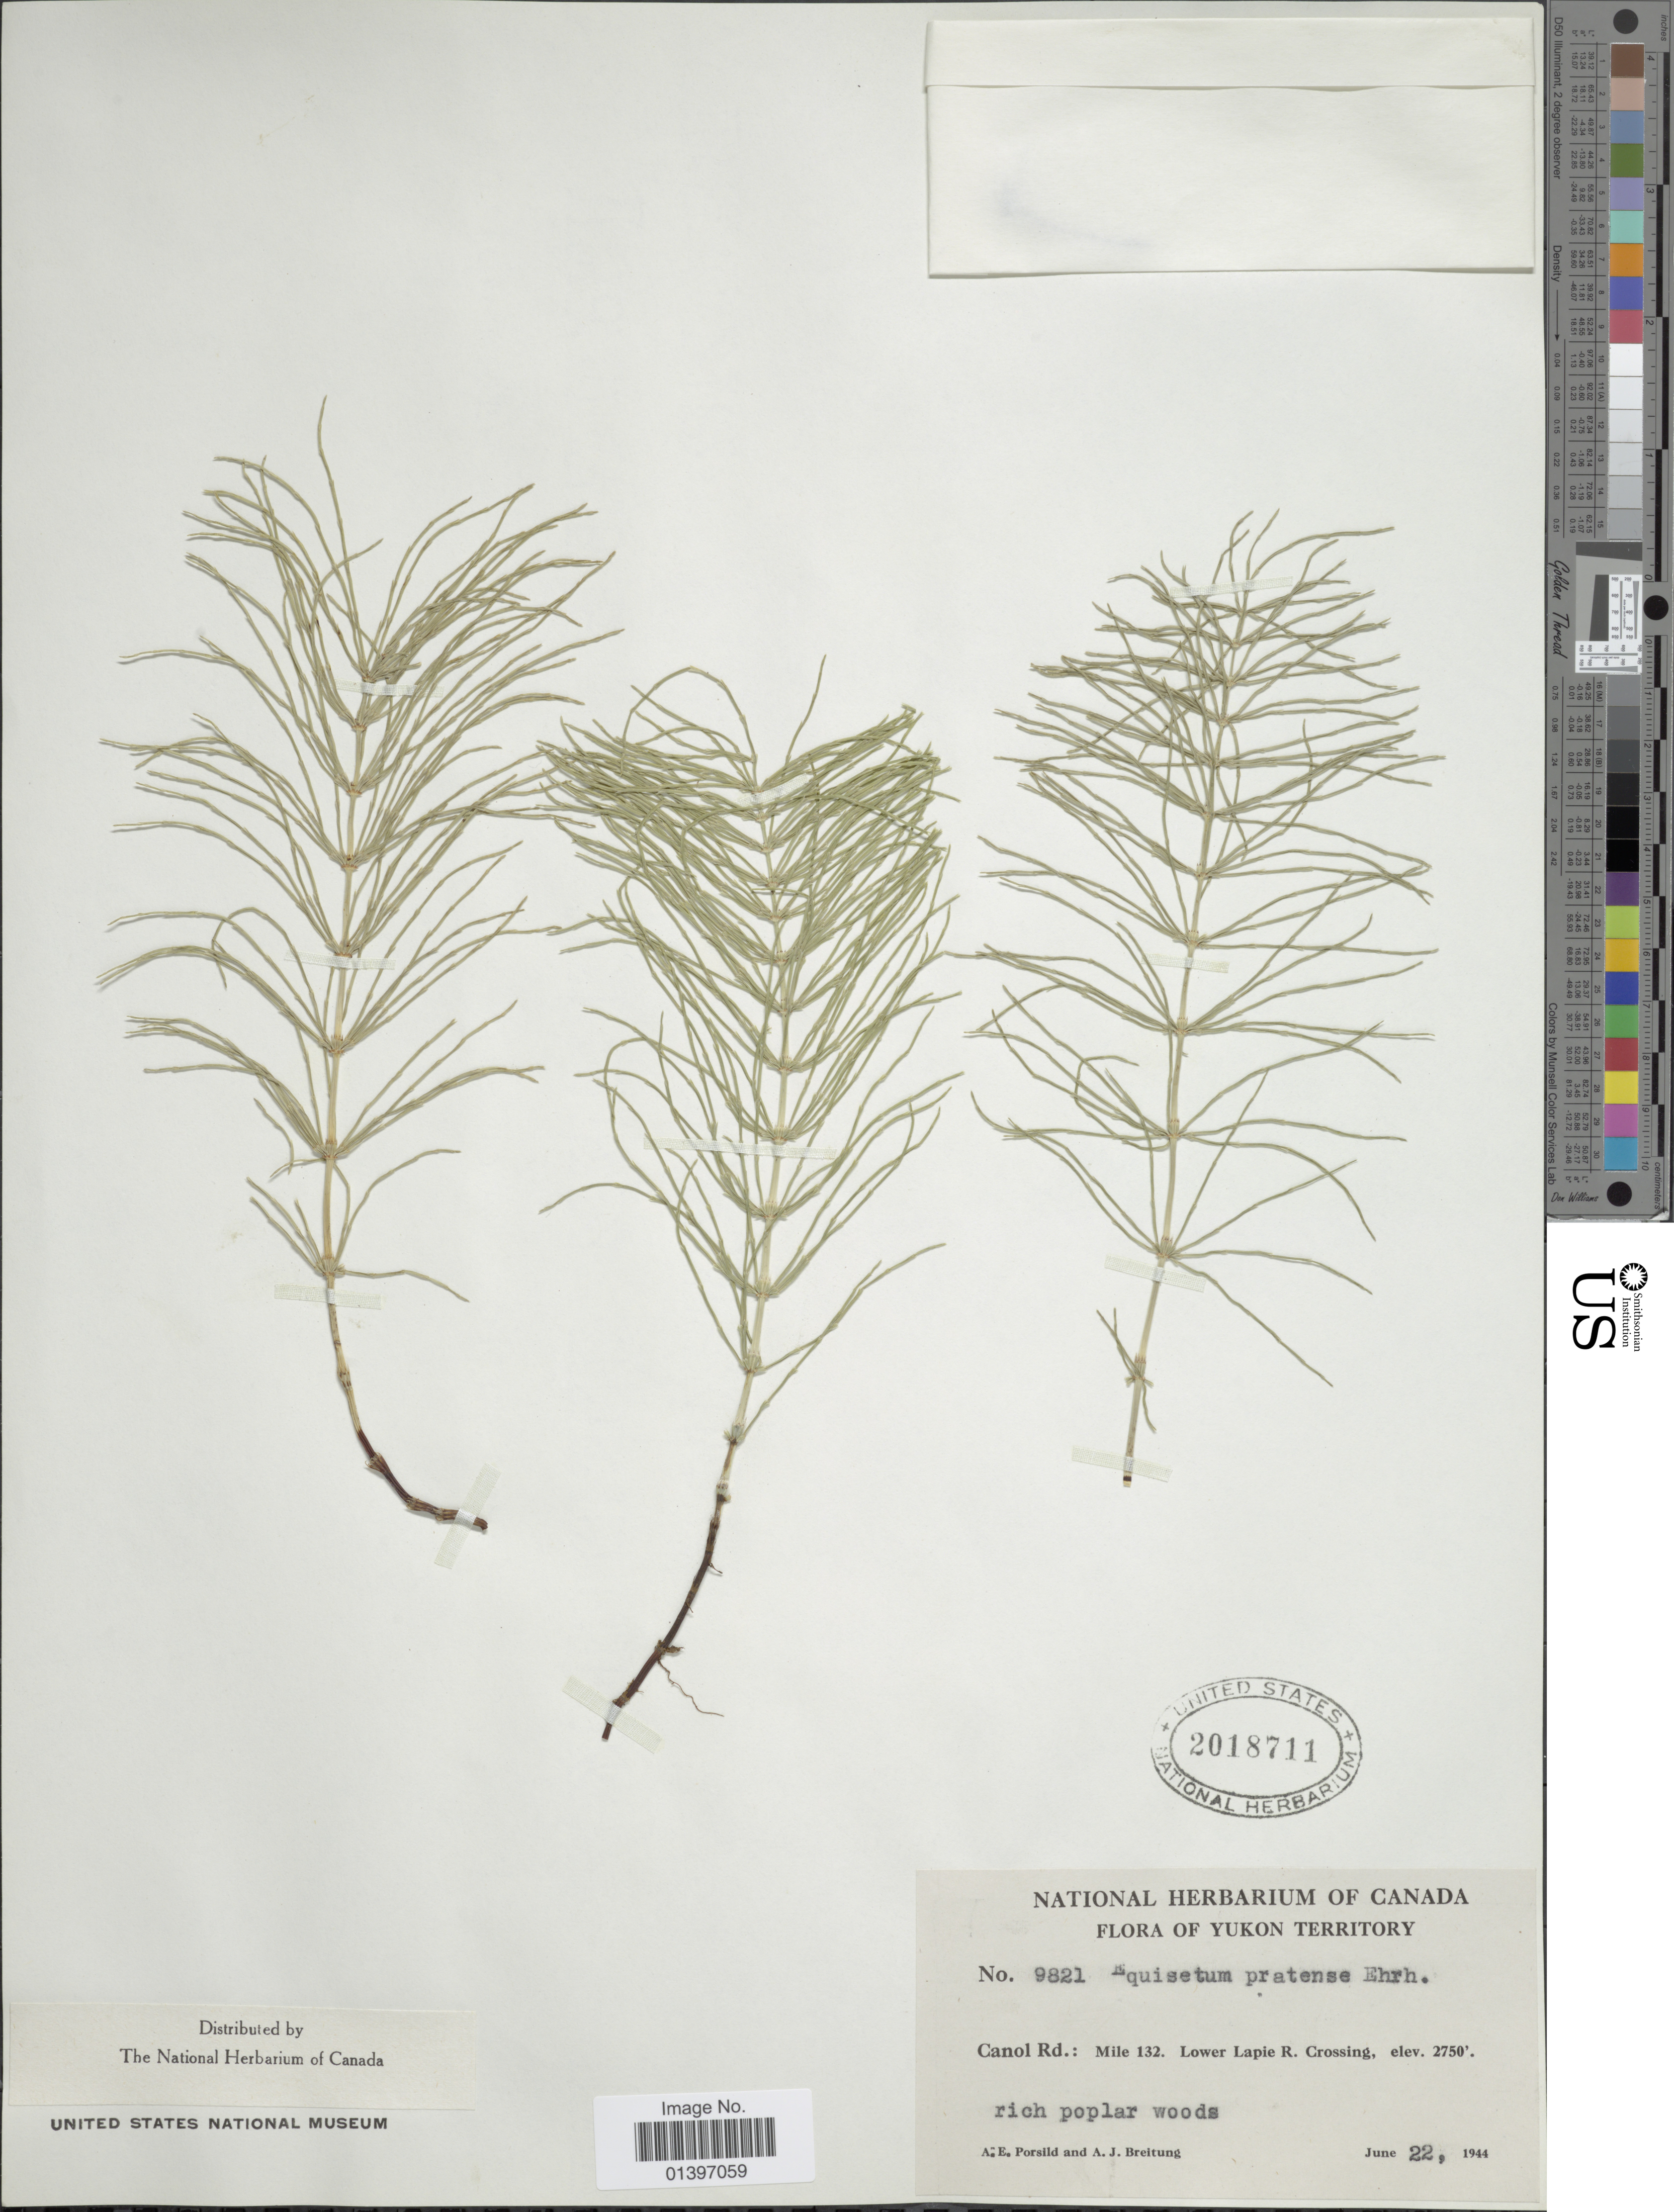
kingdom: Plantae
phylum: Tracheophyta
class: Polypodiopsida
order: Equisetales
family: Equisetaceae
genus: Equisetum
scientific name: Equisetum pratense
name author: Ehrh.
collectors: A. E. Porsild & A. Breitung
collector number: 9821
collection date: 1944-06-22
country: Canada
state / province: Yukon Territory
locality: Canol Rd: Mile 132, lower Lapie R. Crossing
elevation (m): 838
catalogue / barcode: US 2018711